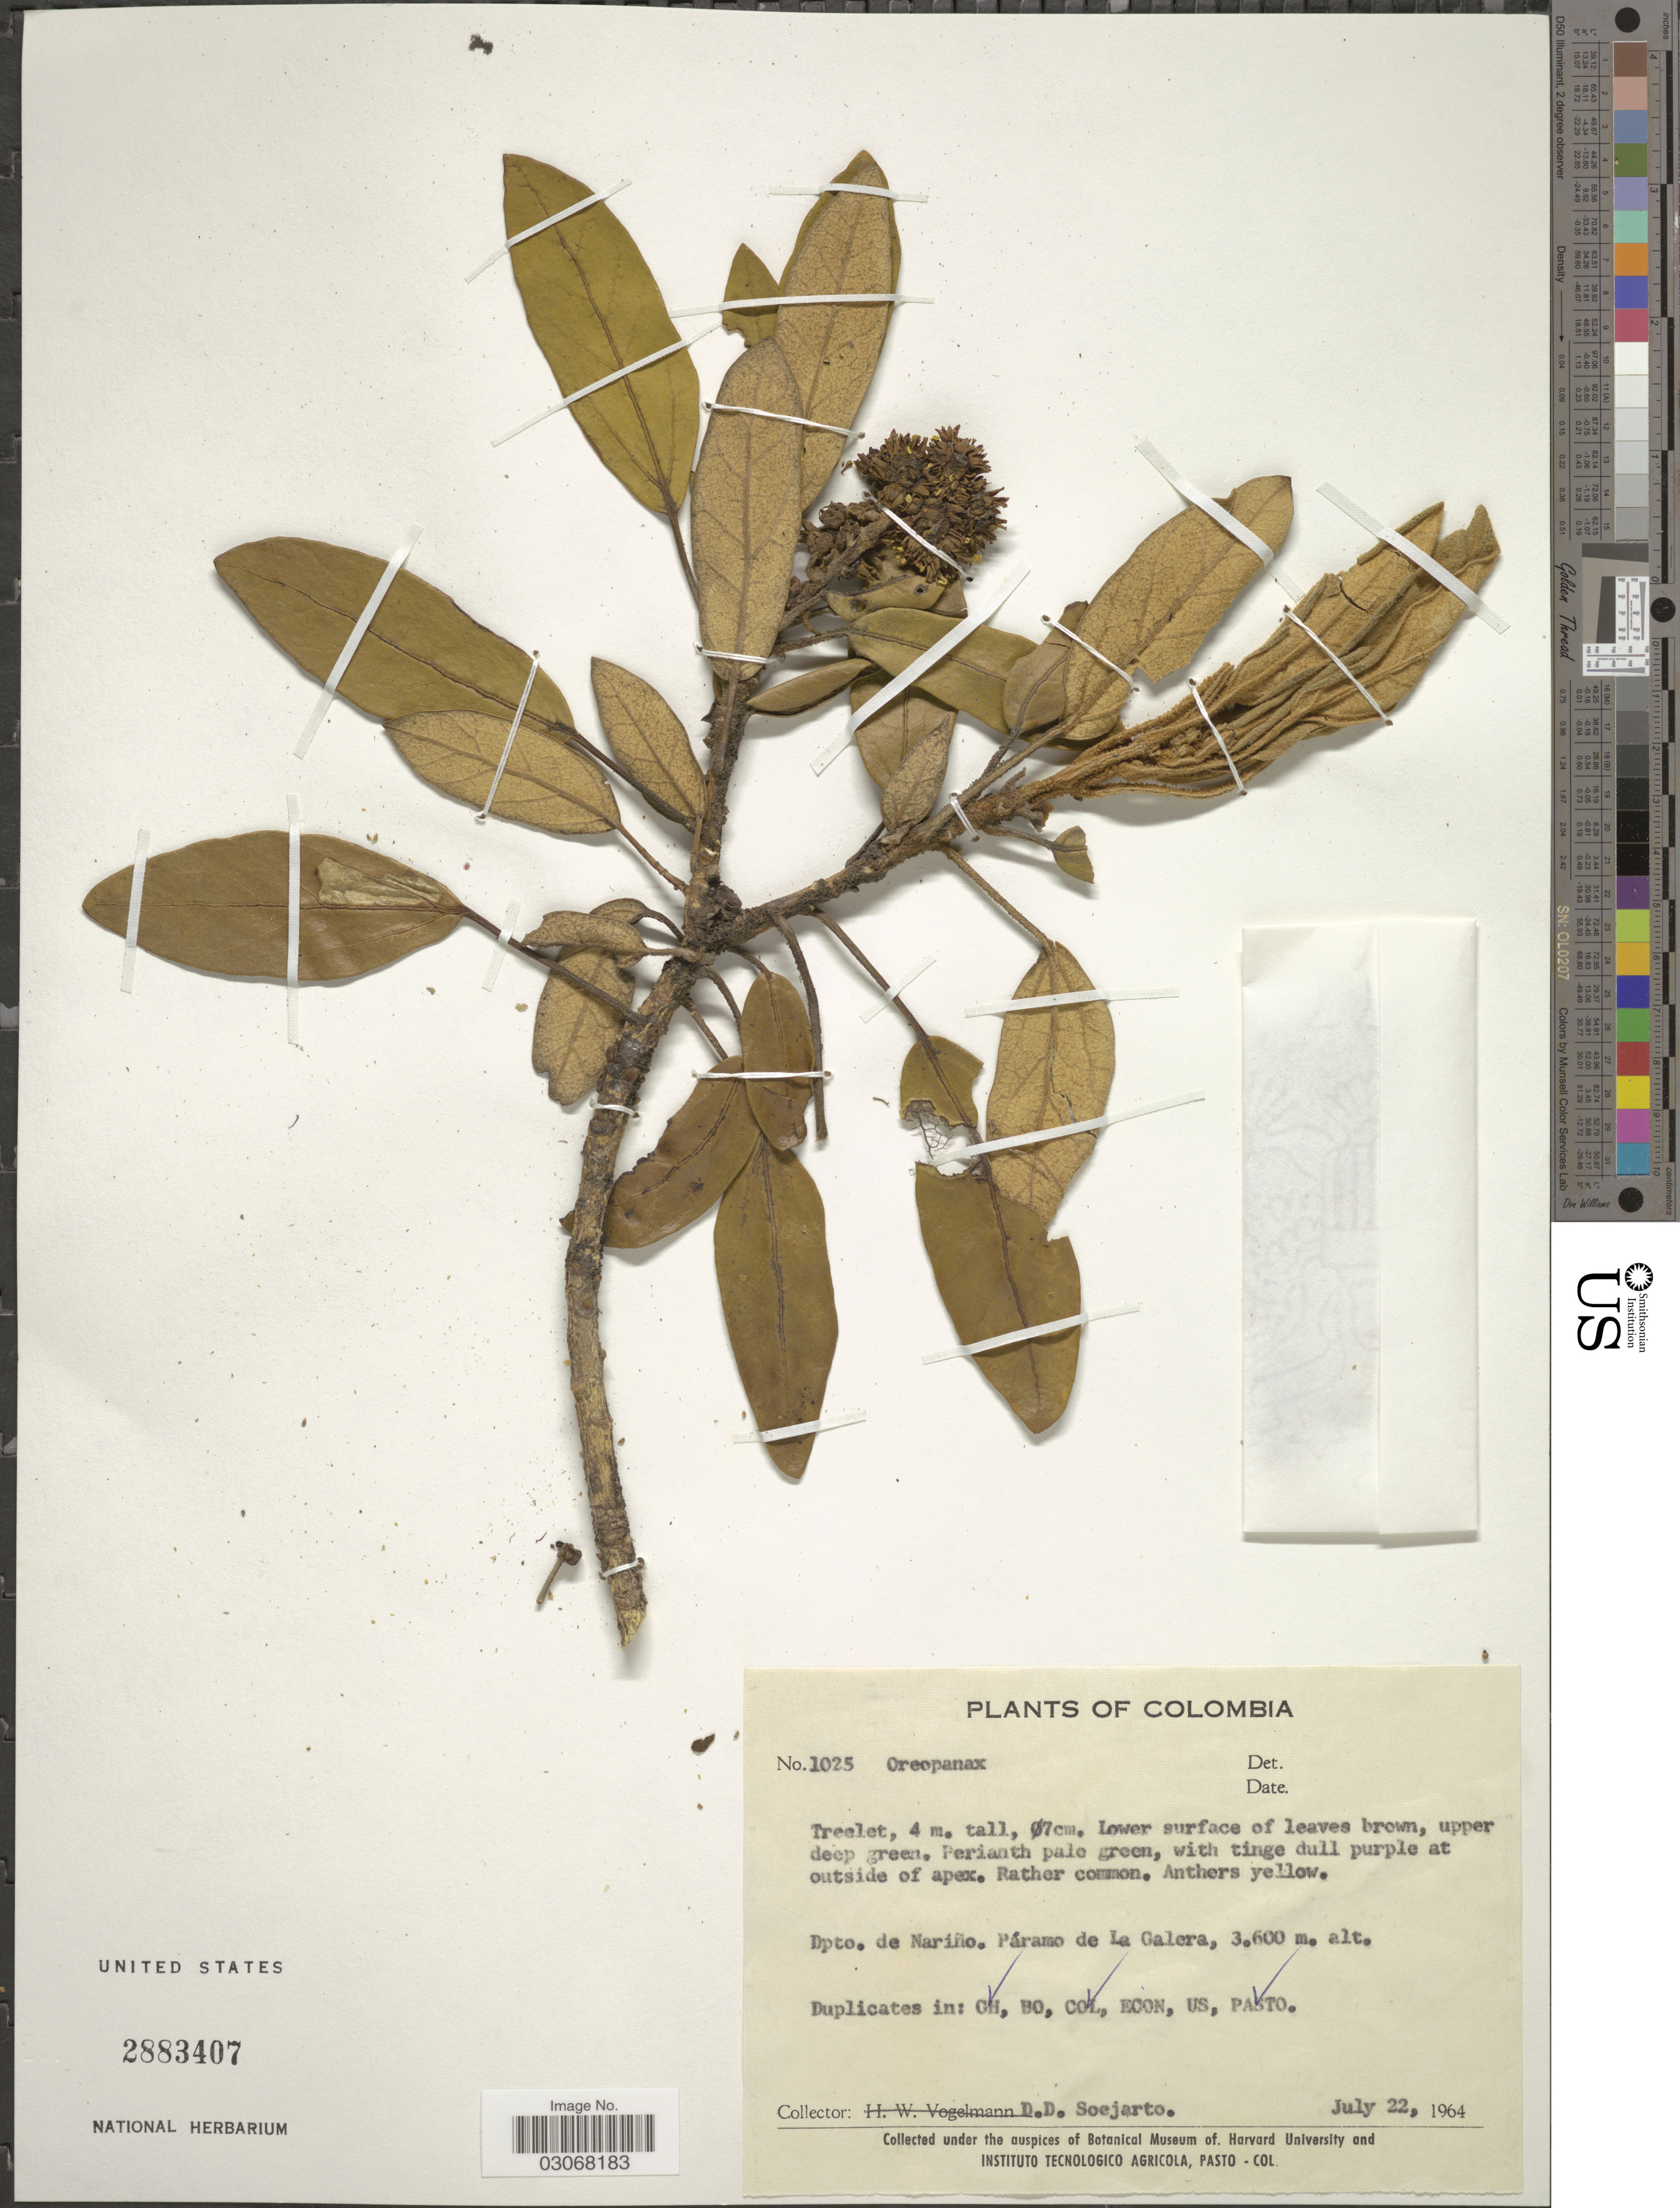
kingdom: Plantae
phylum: Tracheophyta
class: Magnoliopsida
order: Apiales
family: Araliaceae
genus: Oreopanax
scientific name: Oreopanax sp.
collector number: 1025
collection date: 1964-07-22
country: Colombia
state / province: Nariño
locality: Dpto. de Nariño. Páramo de La Galera.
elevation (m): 3600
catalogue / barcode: US 2883407